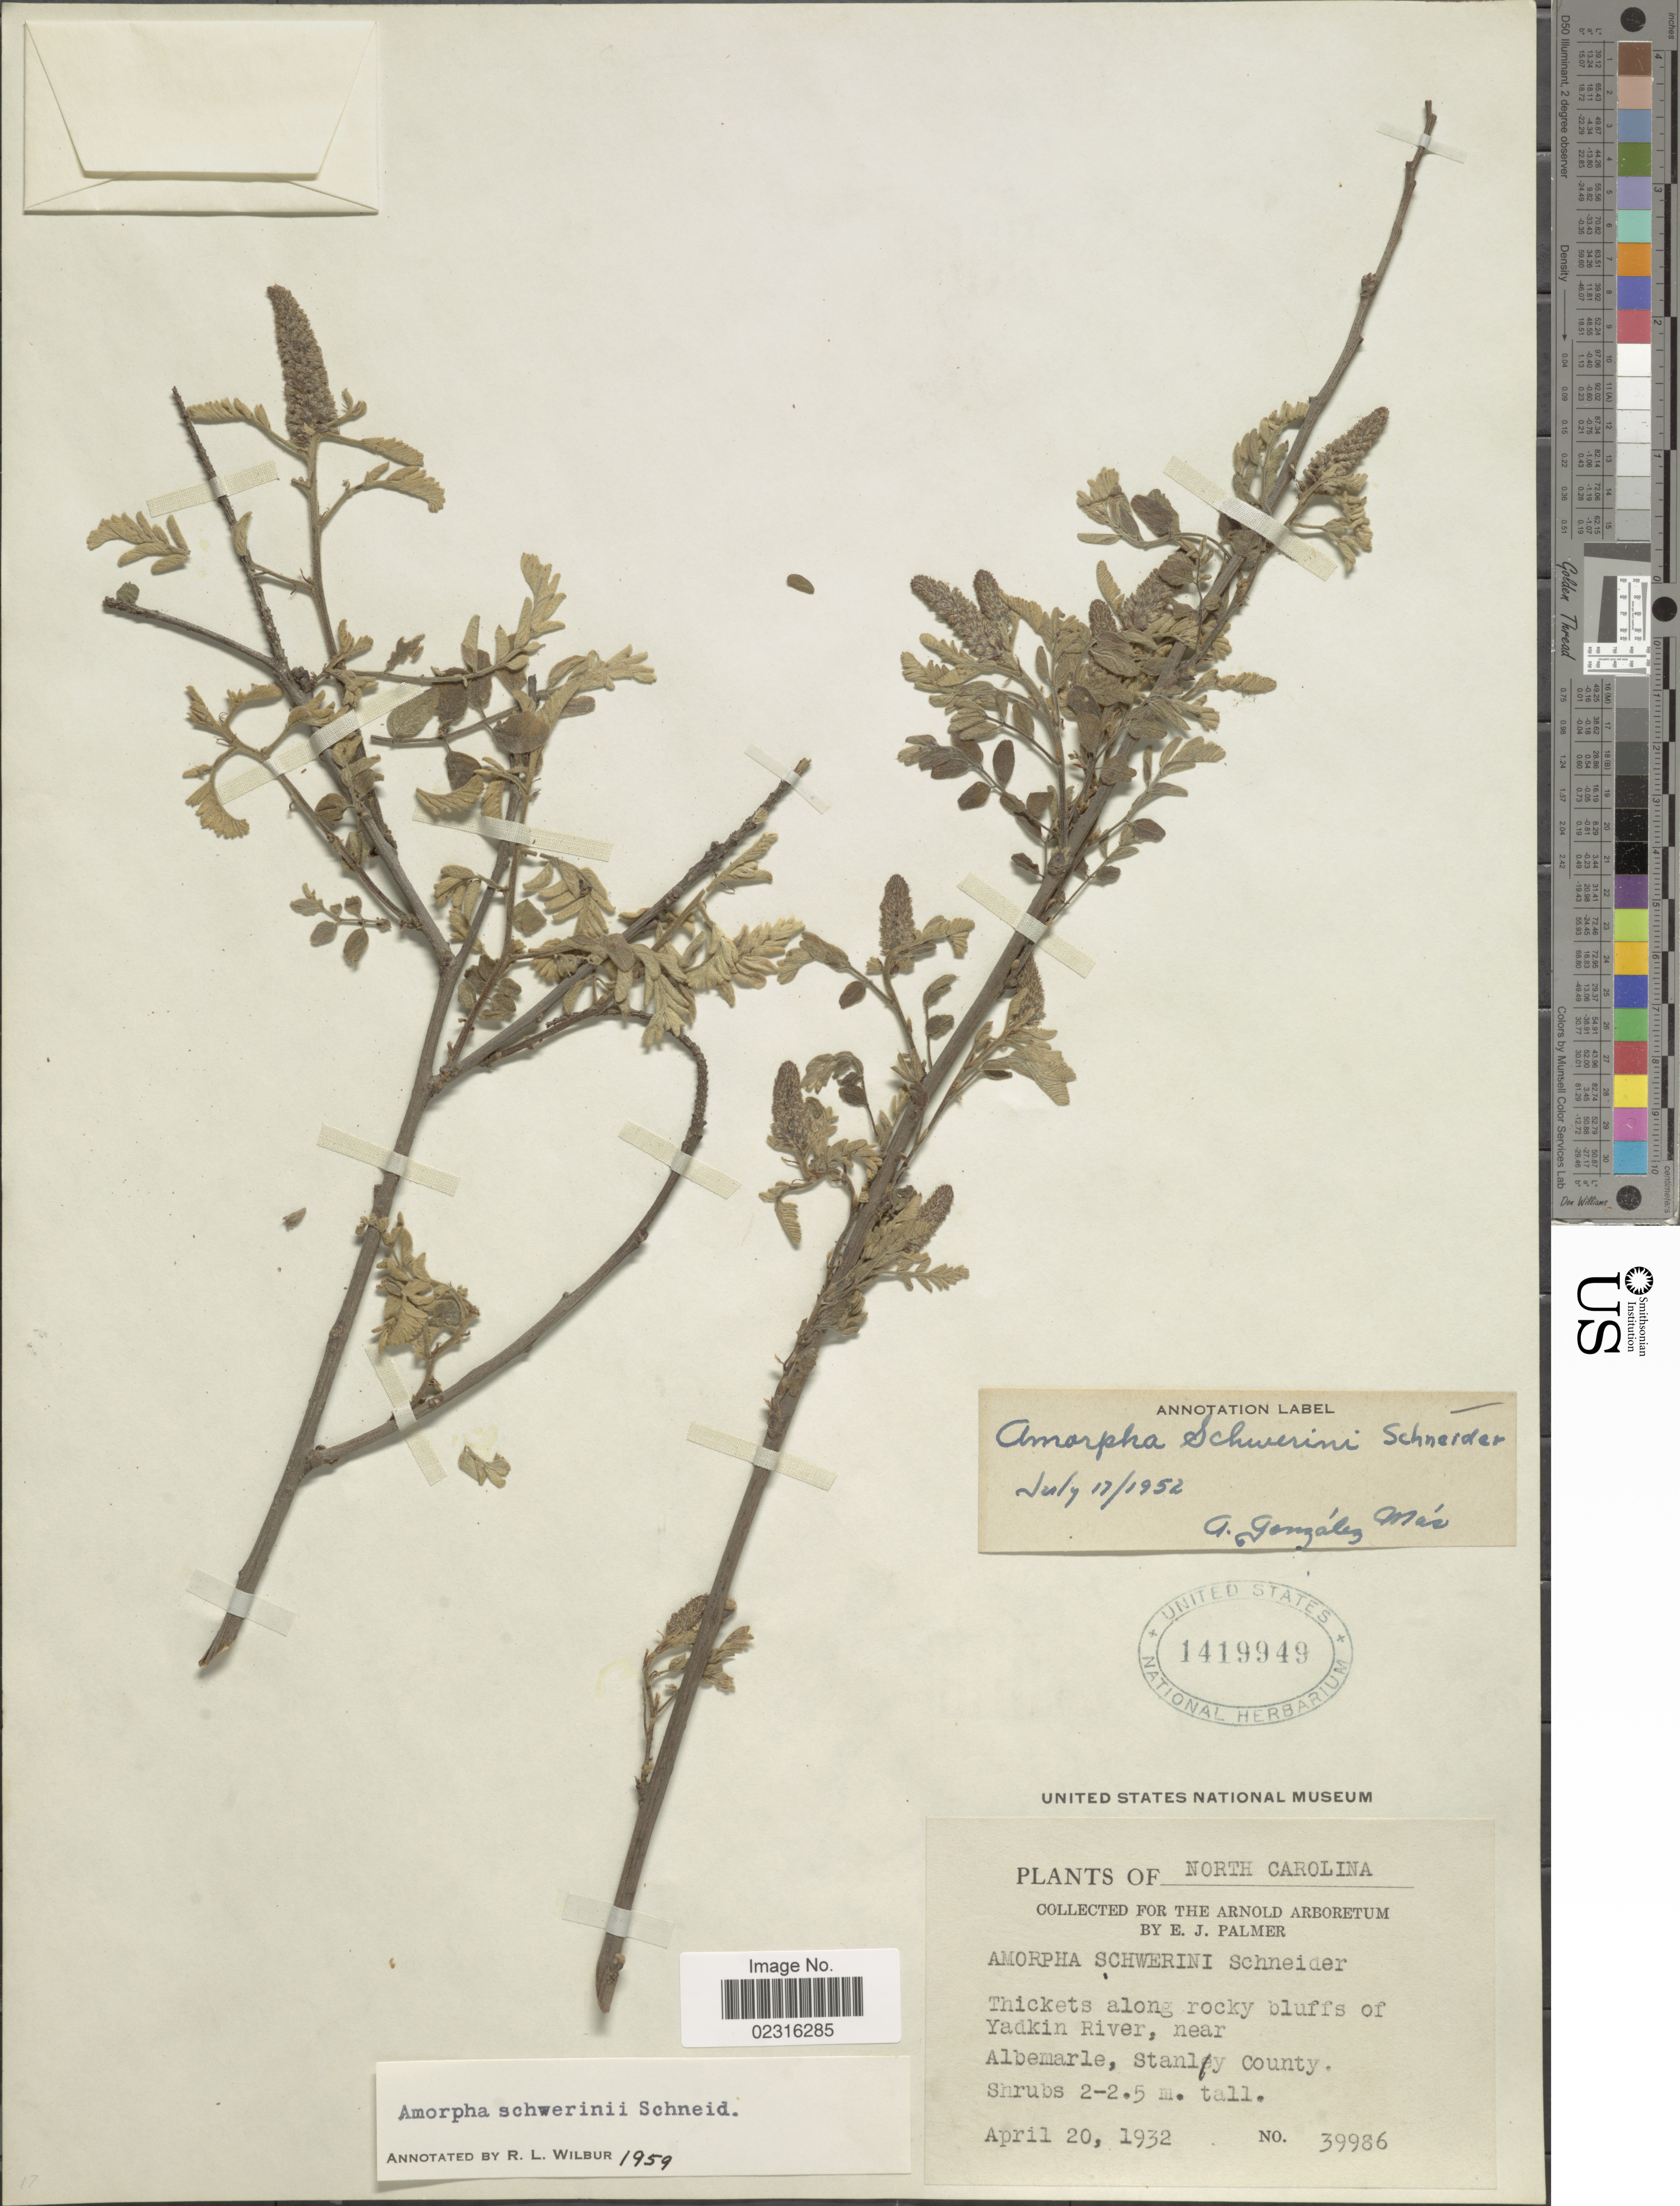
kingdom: Plantae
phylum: Tracheophyta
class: Magnoliopsida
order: Fabales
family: Fabaceae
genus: Amorpha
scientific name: Amorpha schwerinii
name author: C.K. Schneid.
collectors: E. J. Palmer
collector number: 39986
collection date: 1932-04-20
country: United States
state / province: North Carolina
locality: Thickets along rocky bluffs of Yadkin River, near Albemarle, Stanly County.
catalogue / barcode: US 1419949